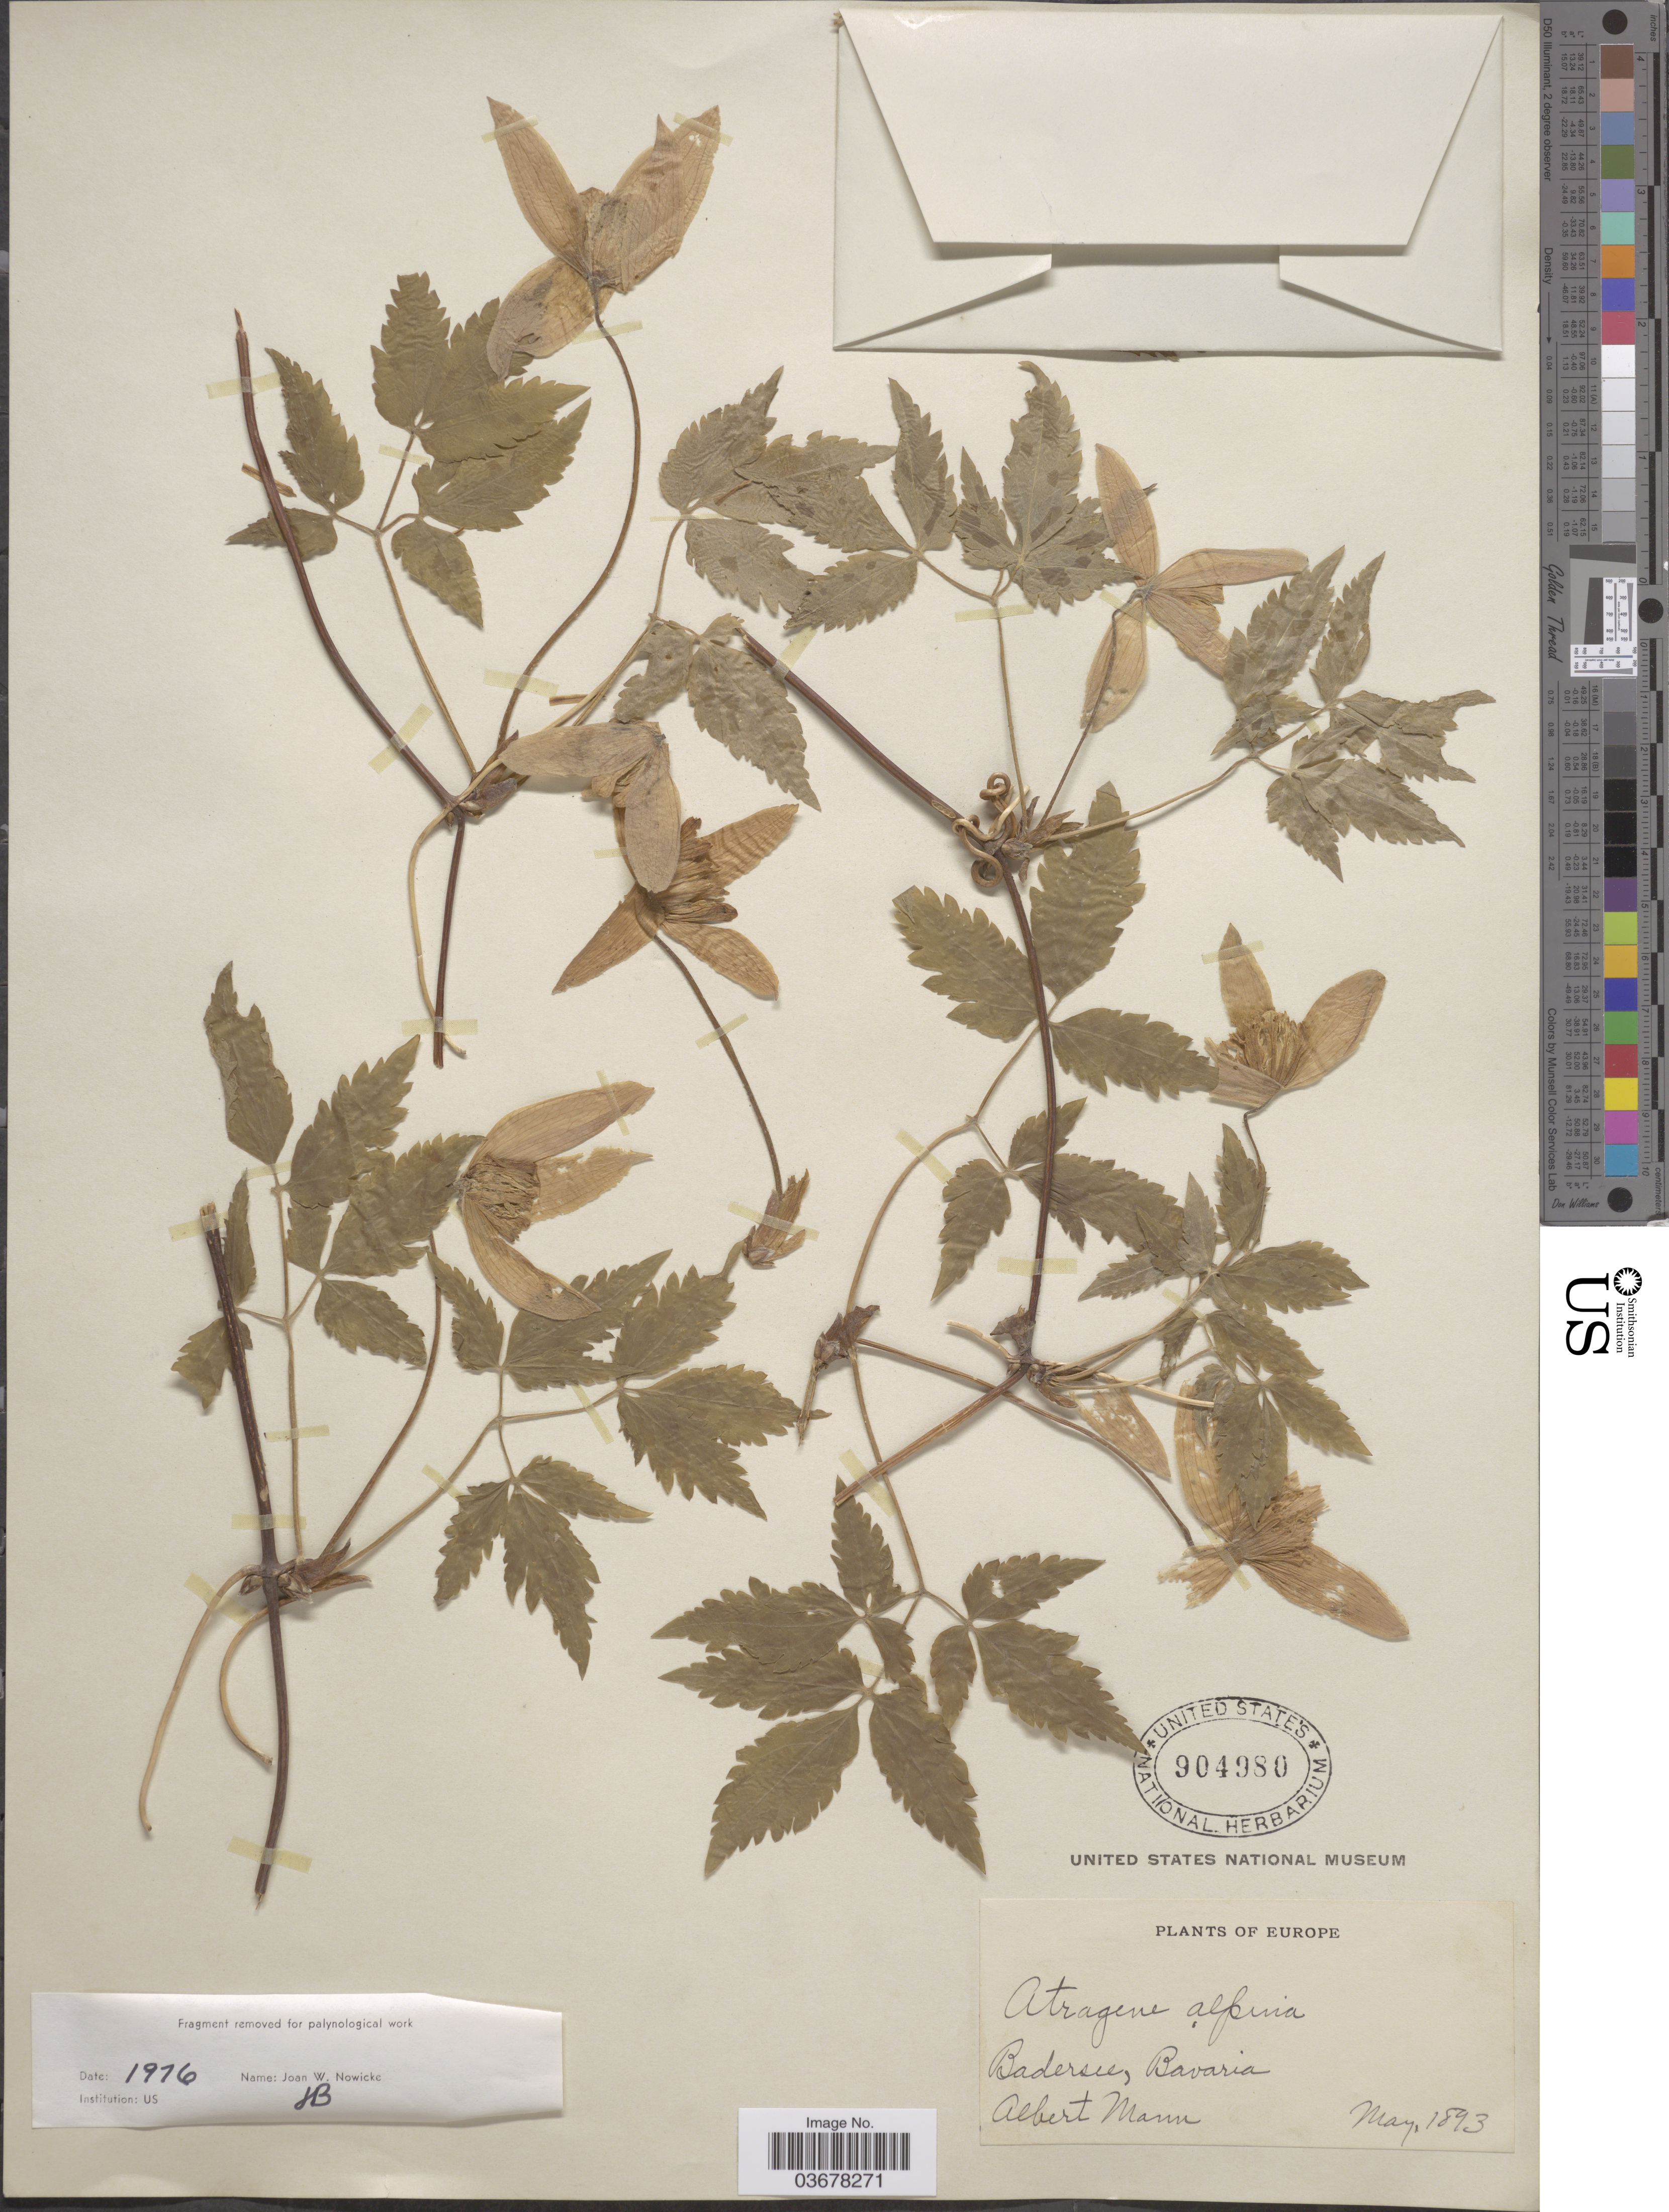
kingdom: Plantae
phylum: Tracheophyta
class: Magnoliopsida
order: Ranunculales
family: Ranunculaceae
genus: Clematis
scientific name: Clematis alpina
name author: (L.) Mill.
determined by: Strong, M. T., (US), Smithsonian Institution - National Museum of Natural History (UNITED STATES)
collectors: A. Mann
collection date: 1893-05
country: Germany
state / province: Bayern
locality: Badersee, Bavaria.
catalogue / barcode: US 904980